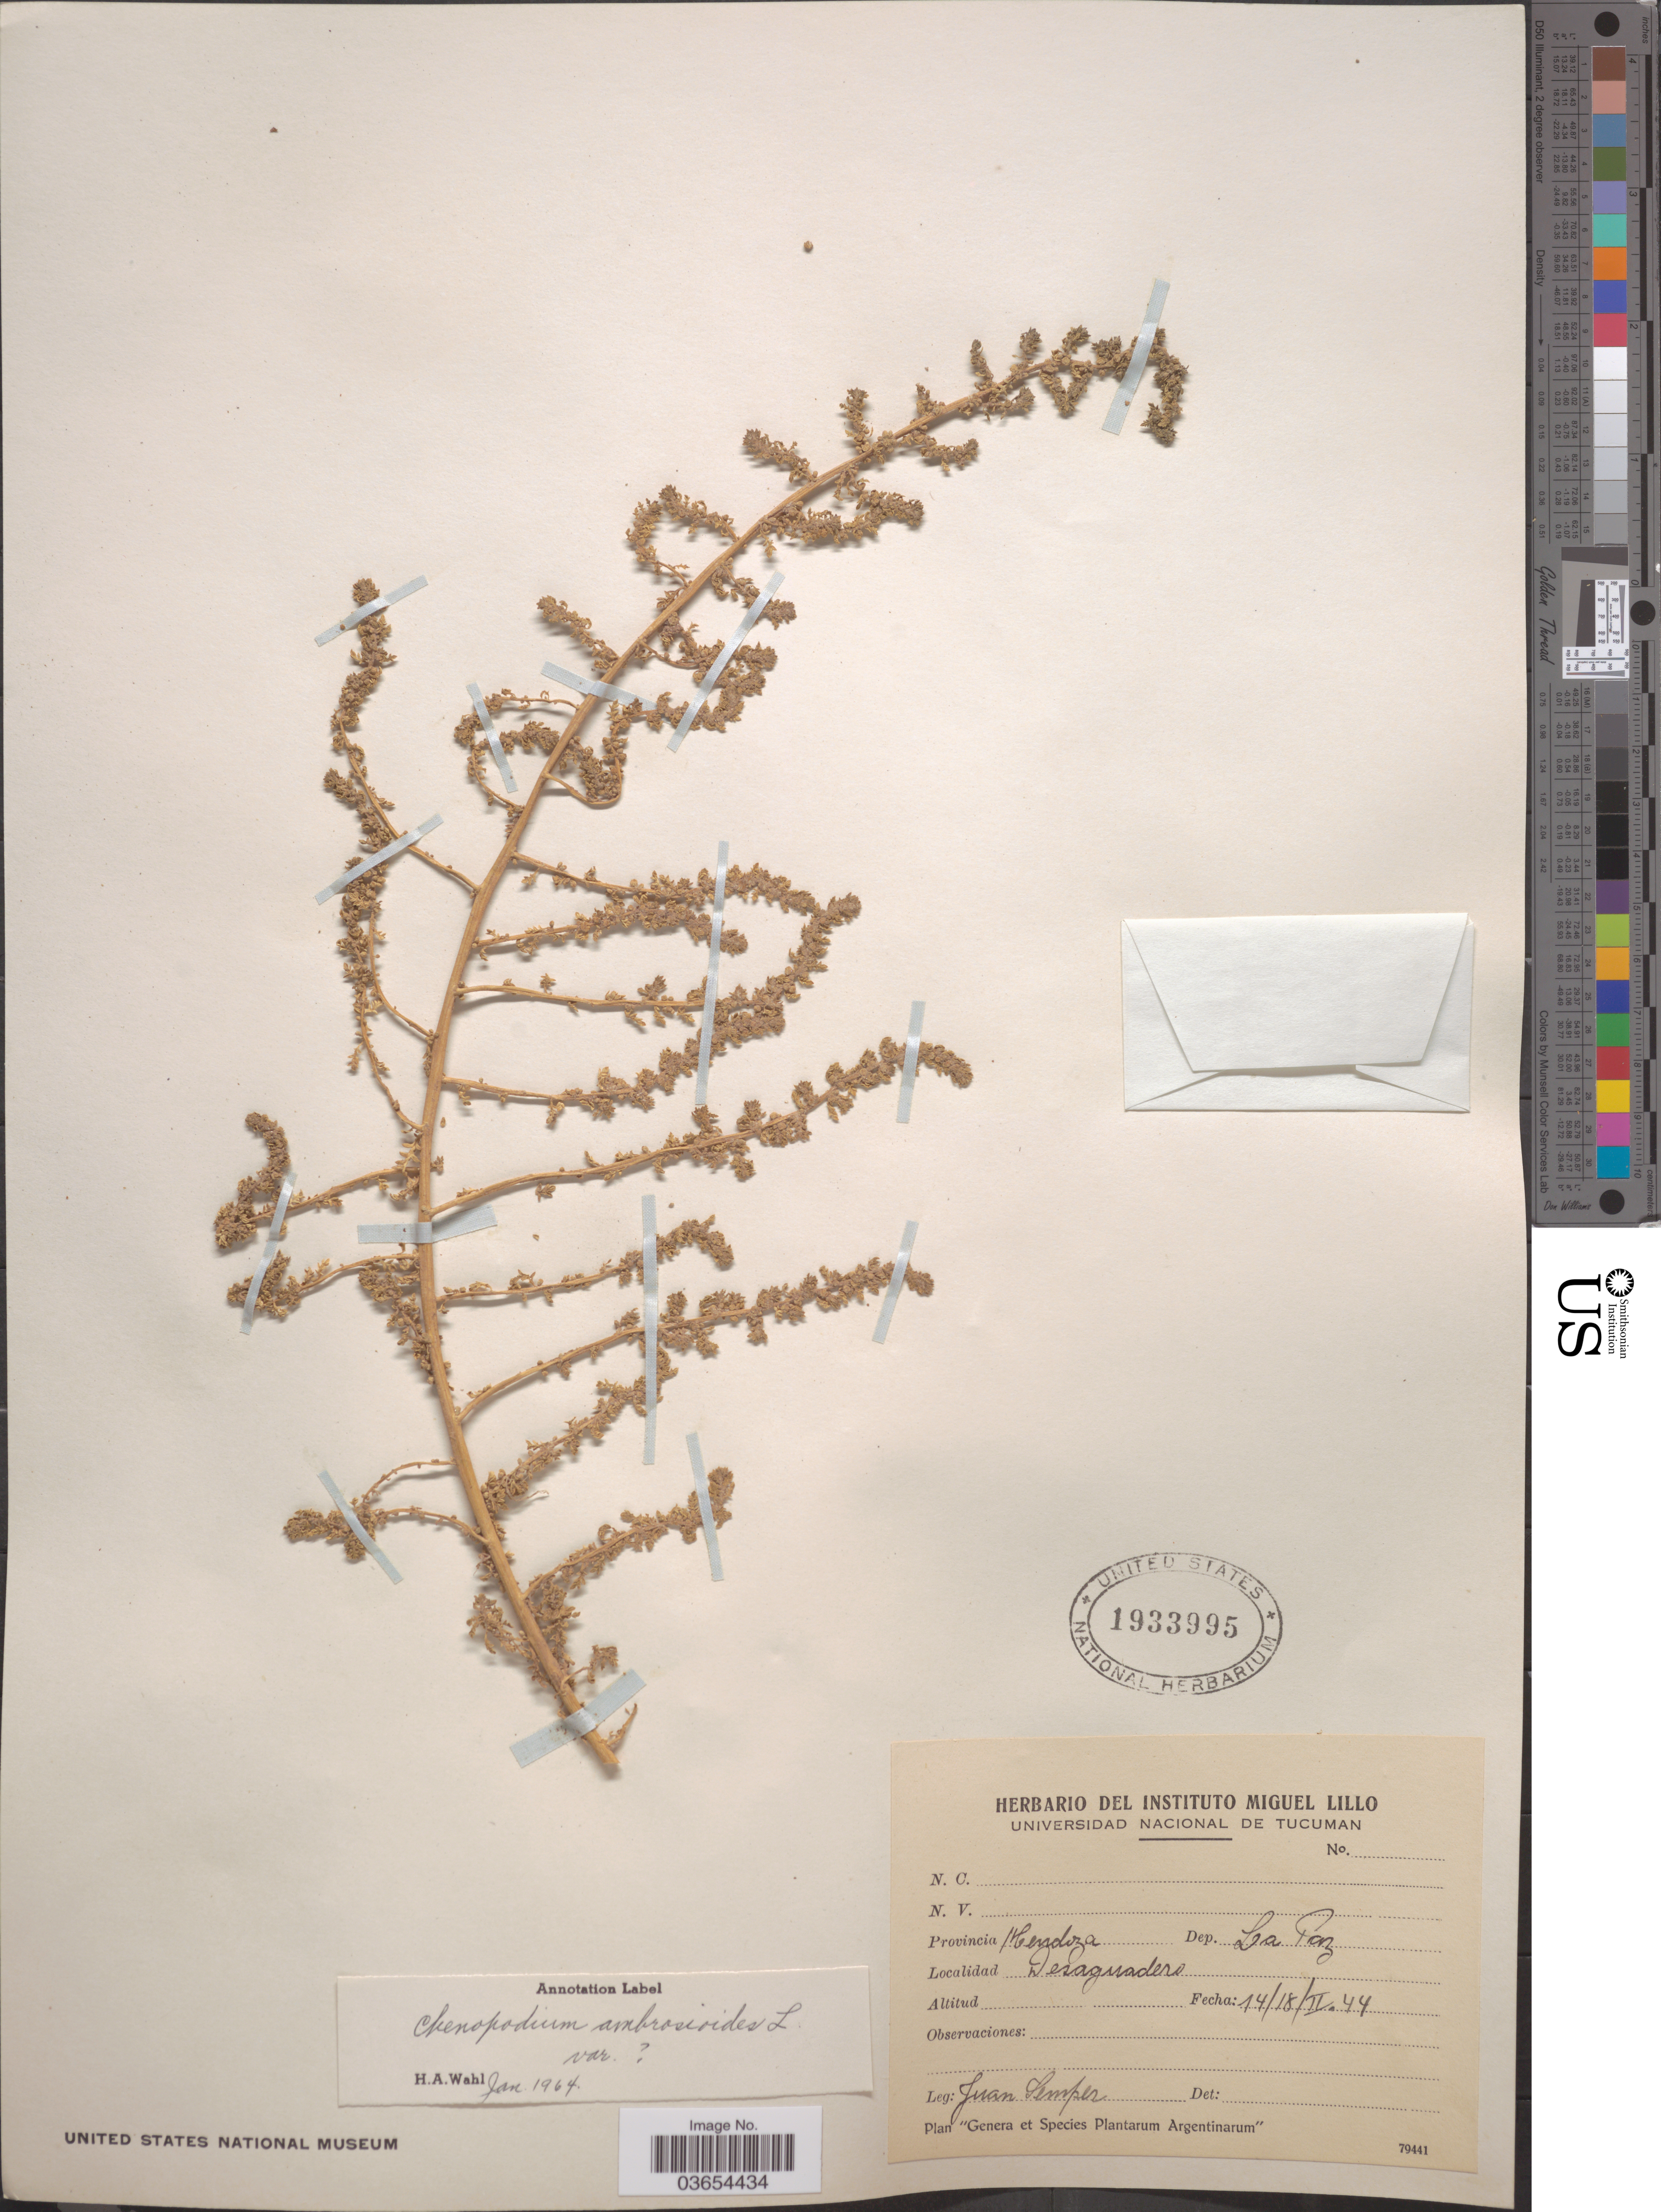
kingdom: Plantae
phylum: Tracheophyta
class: Magnoliopsida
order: Caryophyllales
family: Amaranthaceae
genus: Chenopodium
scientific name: Chenopodium ambrosioides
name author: L.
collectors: J. Semper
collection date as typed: Transcribed d/m/y: 14/2/44 to 18/2/44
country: Argentina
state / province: Mendoza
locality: Dep. La Paz. Desaguadero.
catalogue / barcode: US 1933995